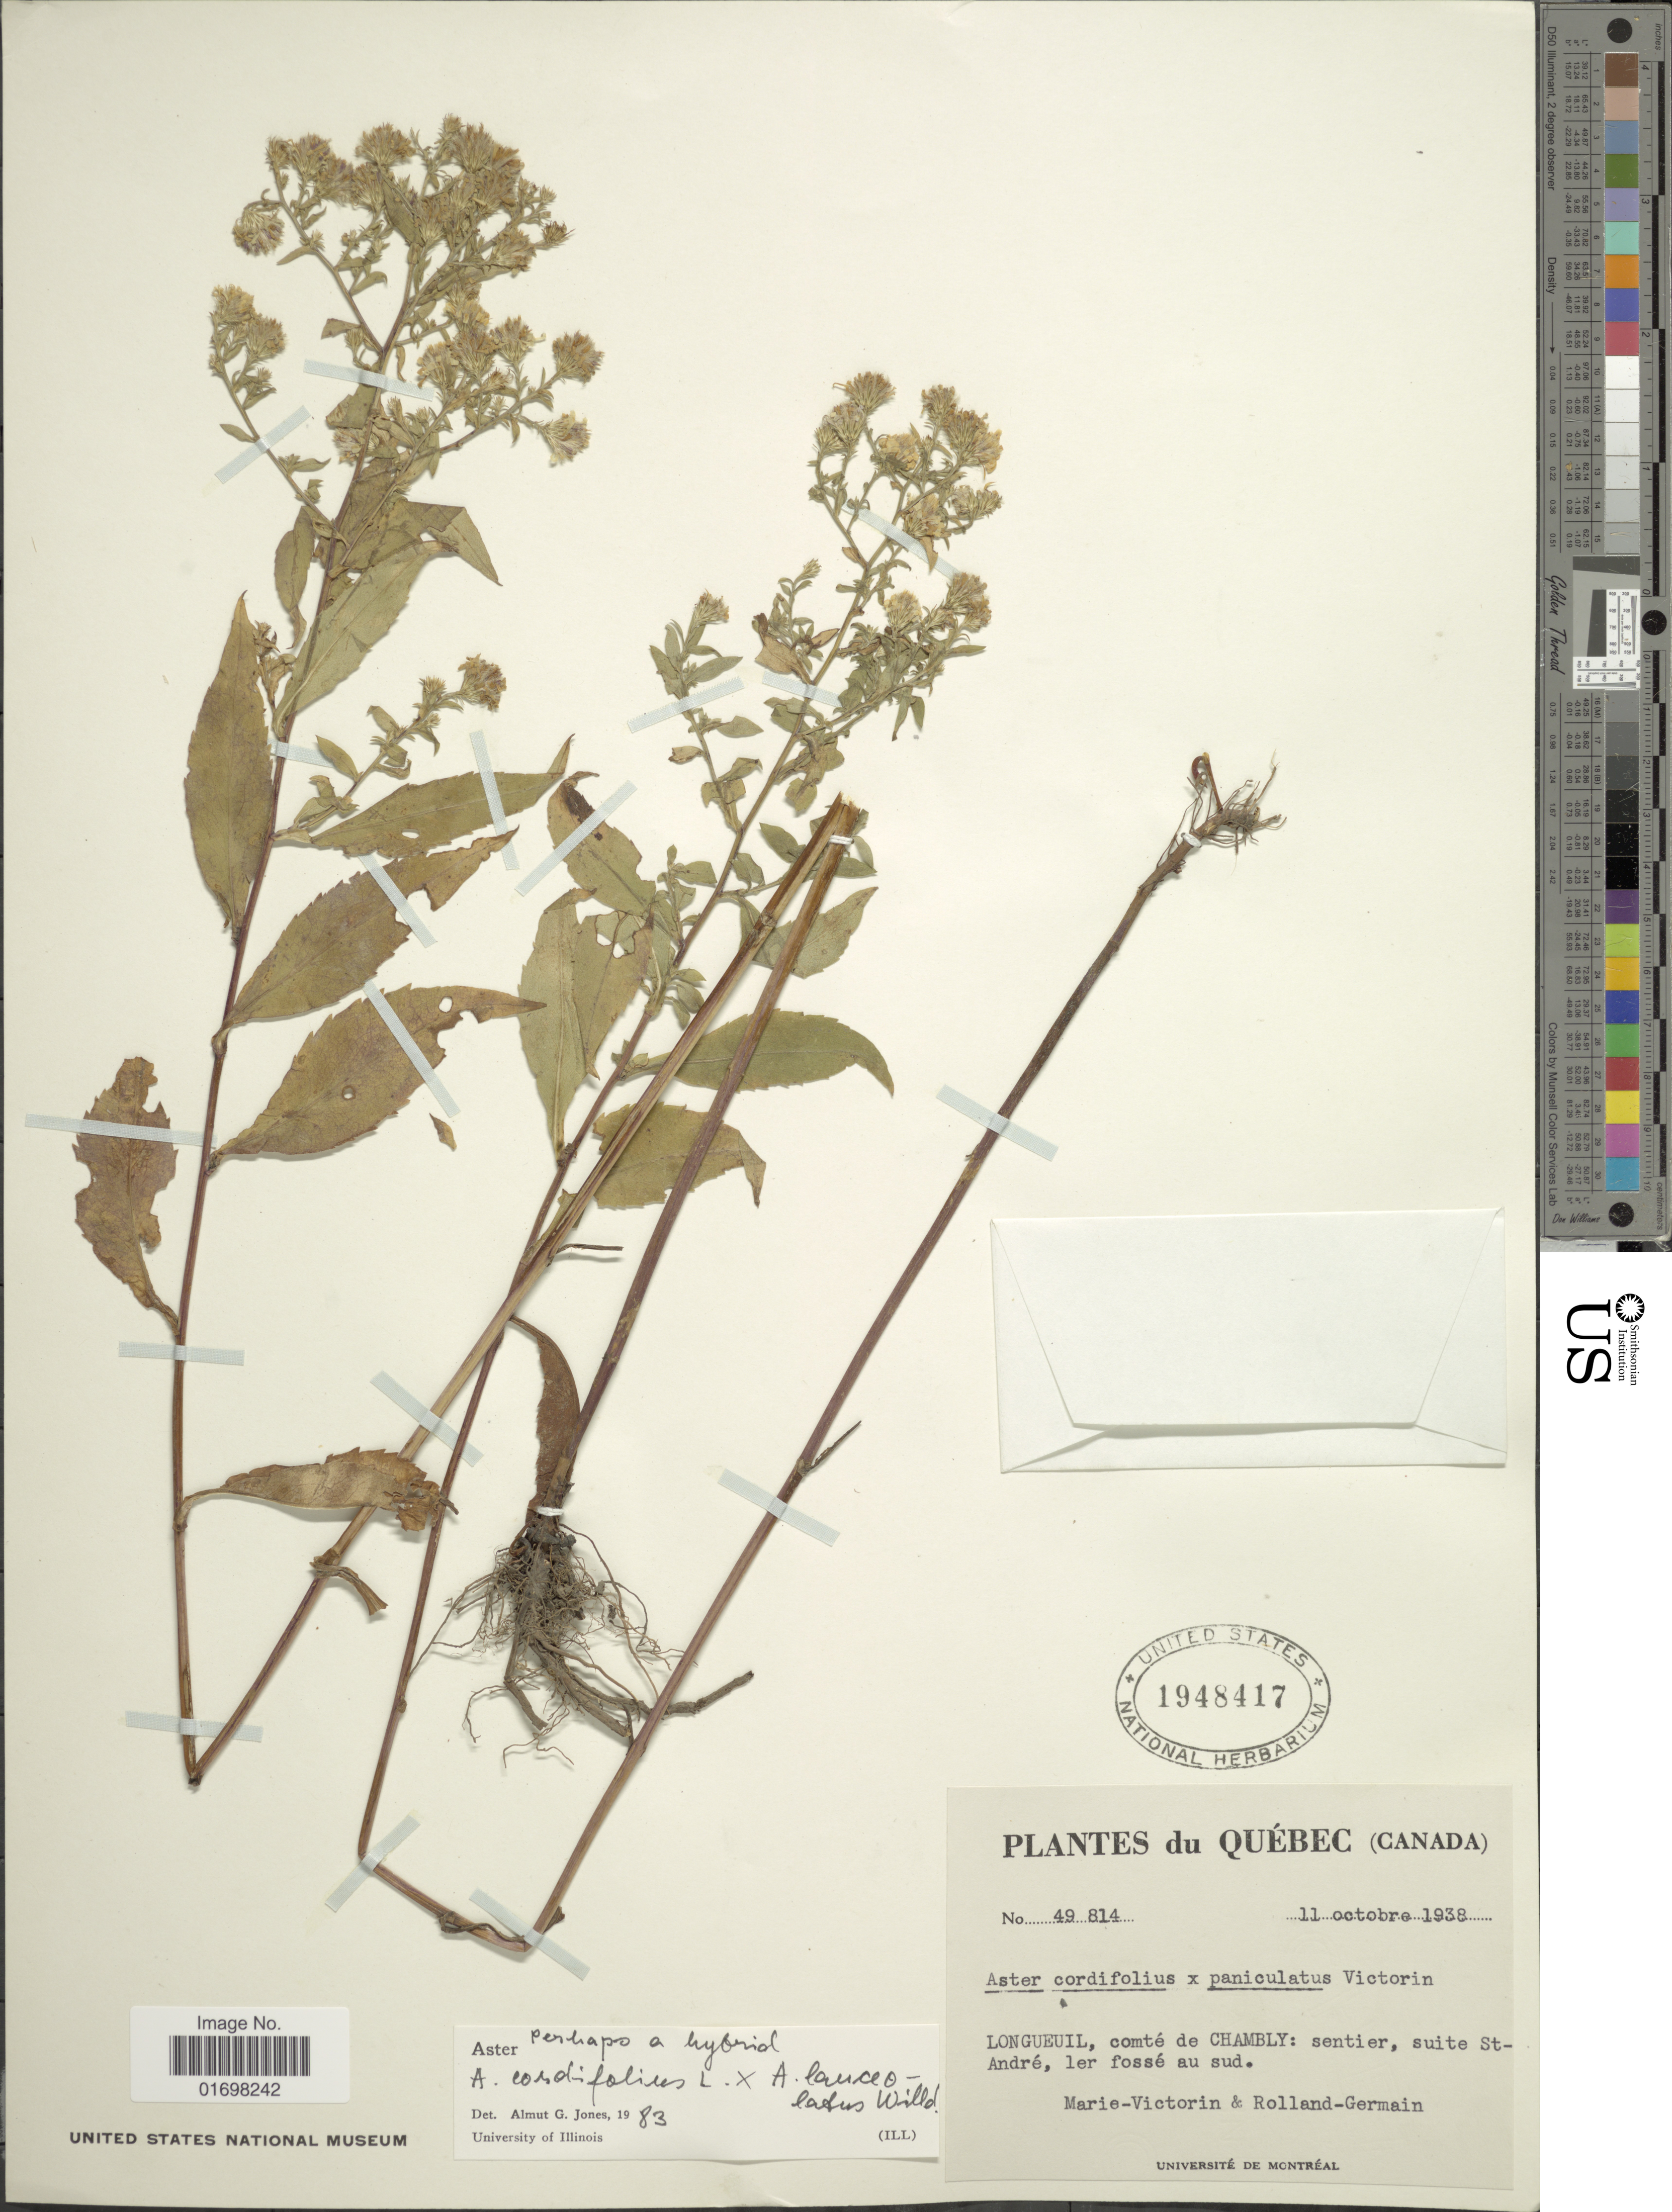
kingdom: Plantae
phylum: Tracheophyta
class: Magnoliopsida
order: Asterales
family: Asteraceae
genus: Symphyotrichum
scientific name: Symphyotrichum cordifolium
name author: (L.) G.L. Nesom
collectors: -. Marie-Victorin & Rolland-Germain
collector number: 49814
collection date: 1938-10-11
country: Canada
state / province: Quebec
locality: Longueuil, comte de Chambly: sentiier, suite St-Andre, ler fosse au sud,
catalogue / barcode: US 1948417